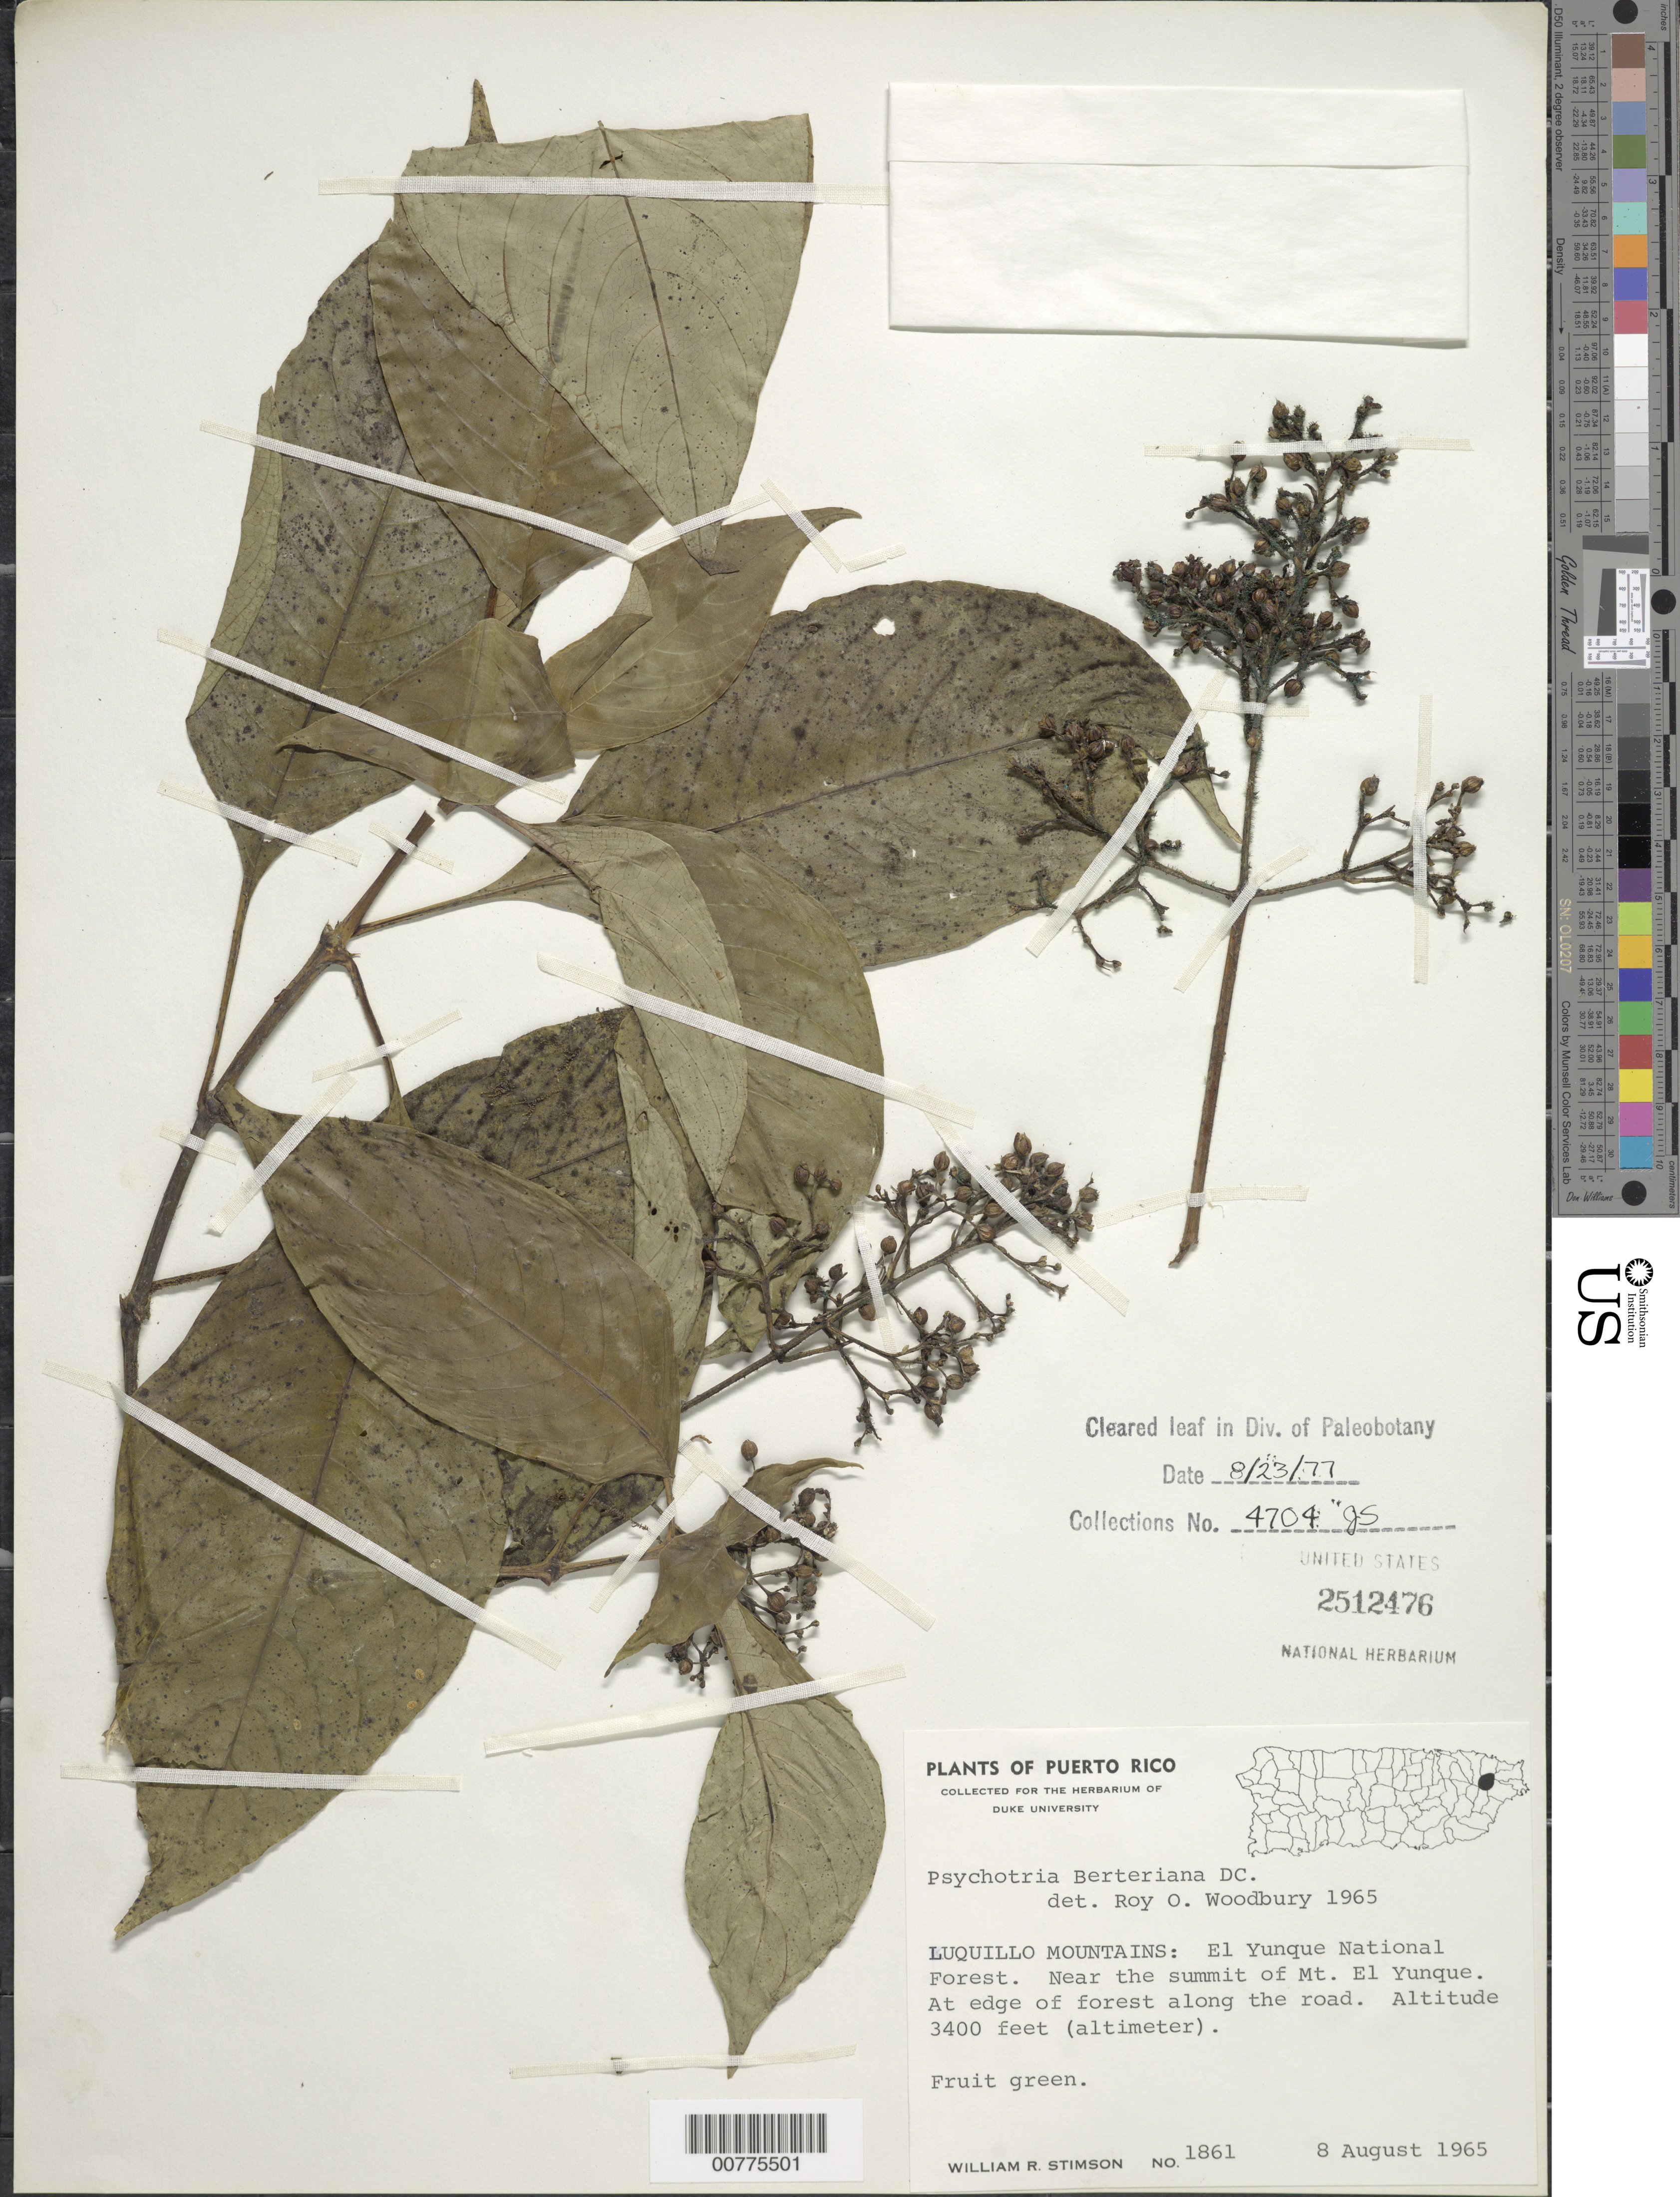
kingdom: Plantae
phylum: Tracheophyta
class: Magnoliopsida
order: Gentianales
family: Rubiaceae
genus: Psychotria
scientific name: Psychotria berteroana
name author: DC.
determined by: Woodbury, R. O.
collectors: W. R. Stimson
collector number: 1861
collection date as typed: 08 Aug 1965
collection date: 1965-08-08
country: Puerto Rico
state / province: Luquillo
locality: Luquillo Mountains: El Yunque National Forest. Near the summit of Mt. El Yunque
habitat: At edge of forest along the road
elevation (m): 1036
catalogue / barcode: US 2512476